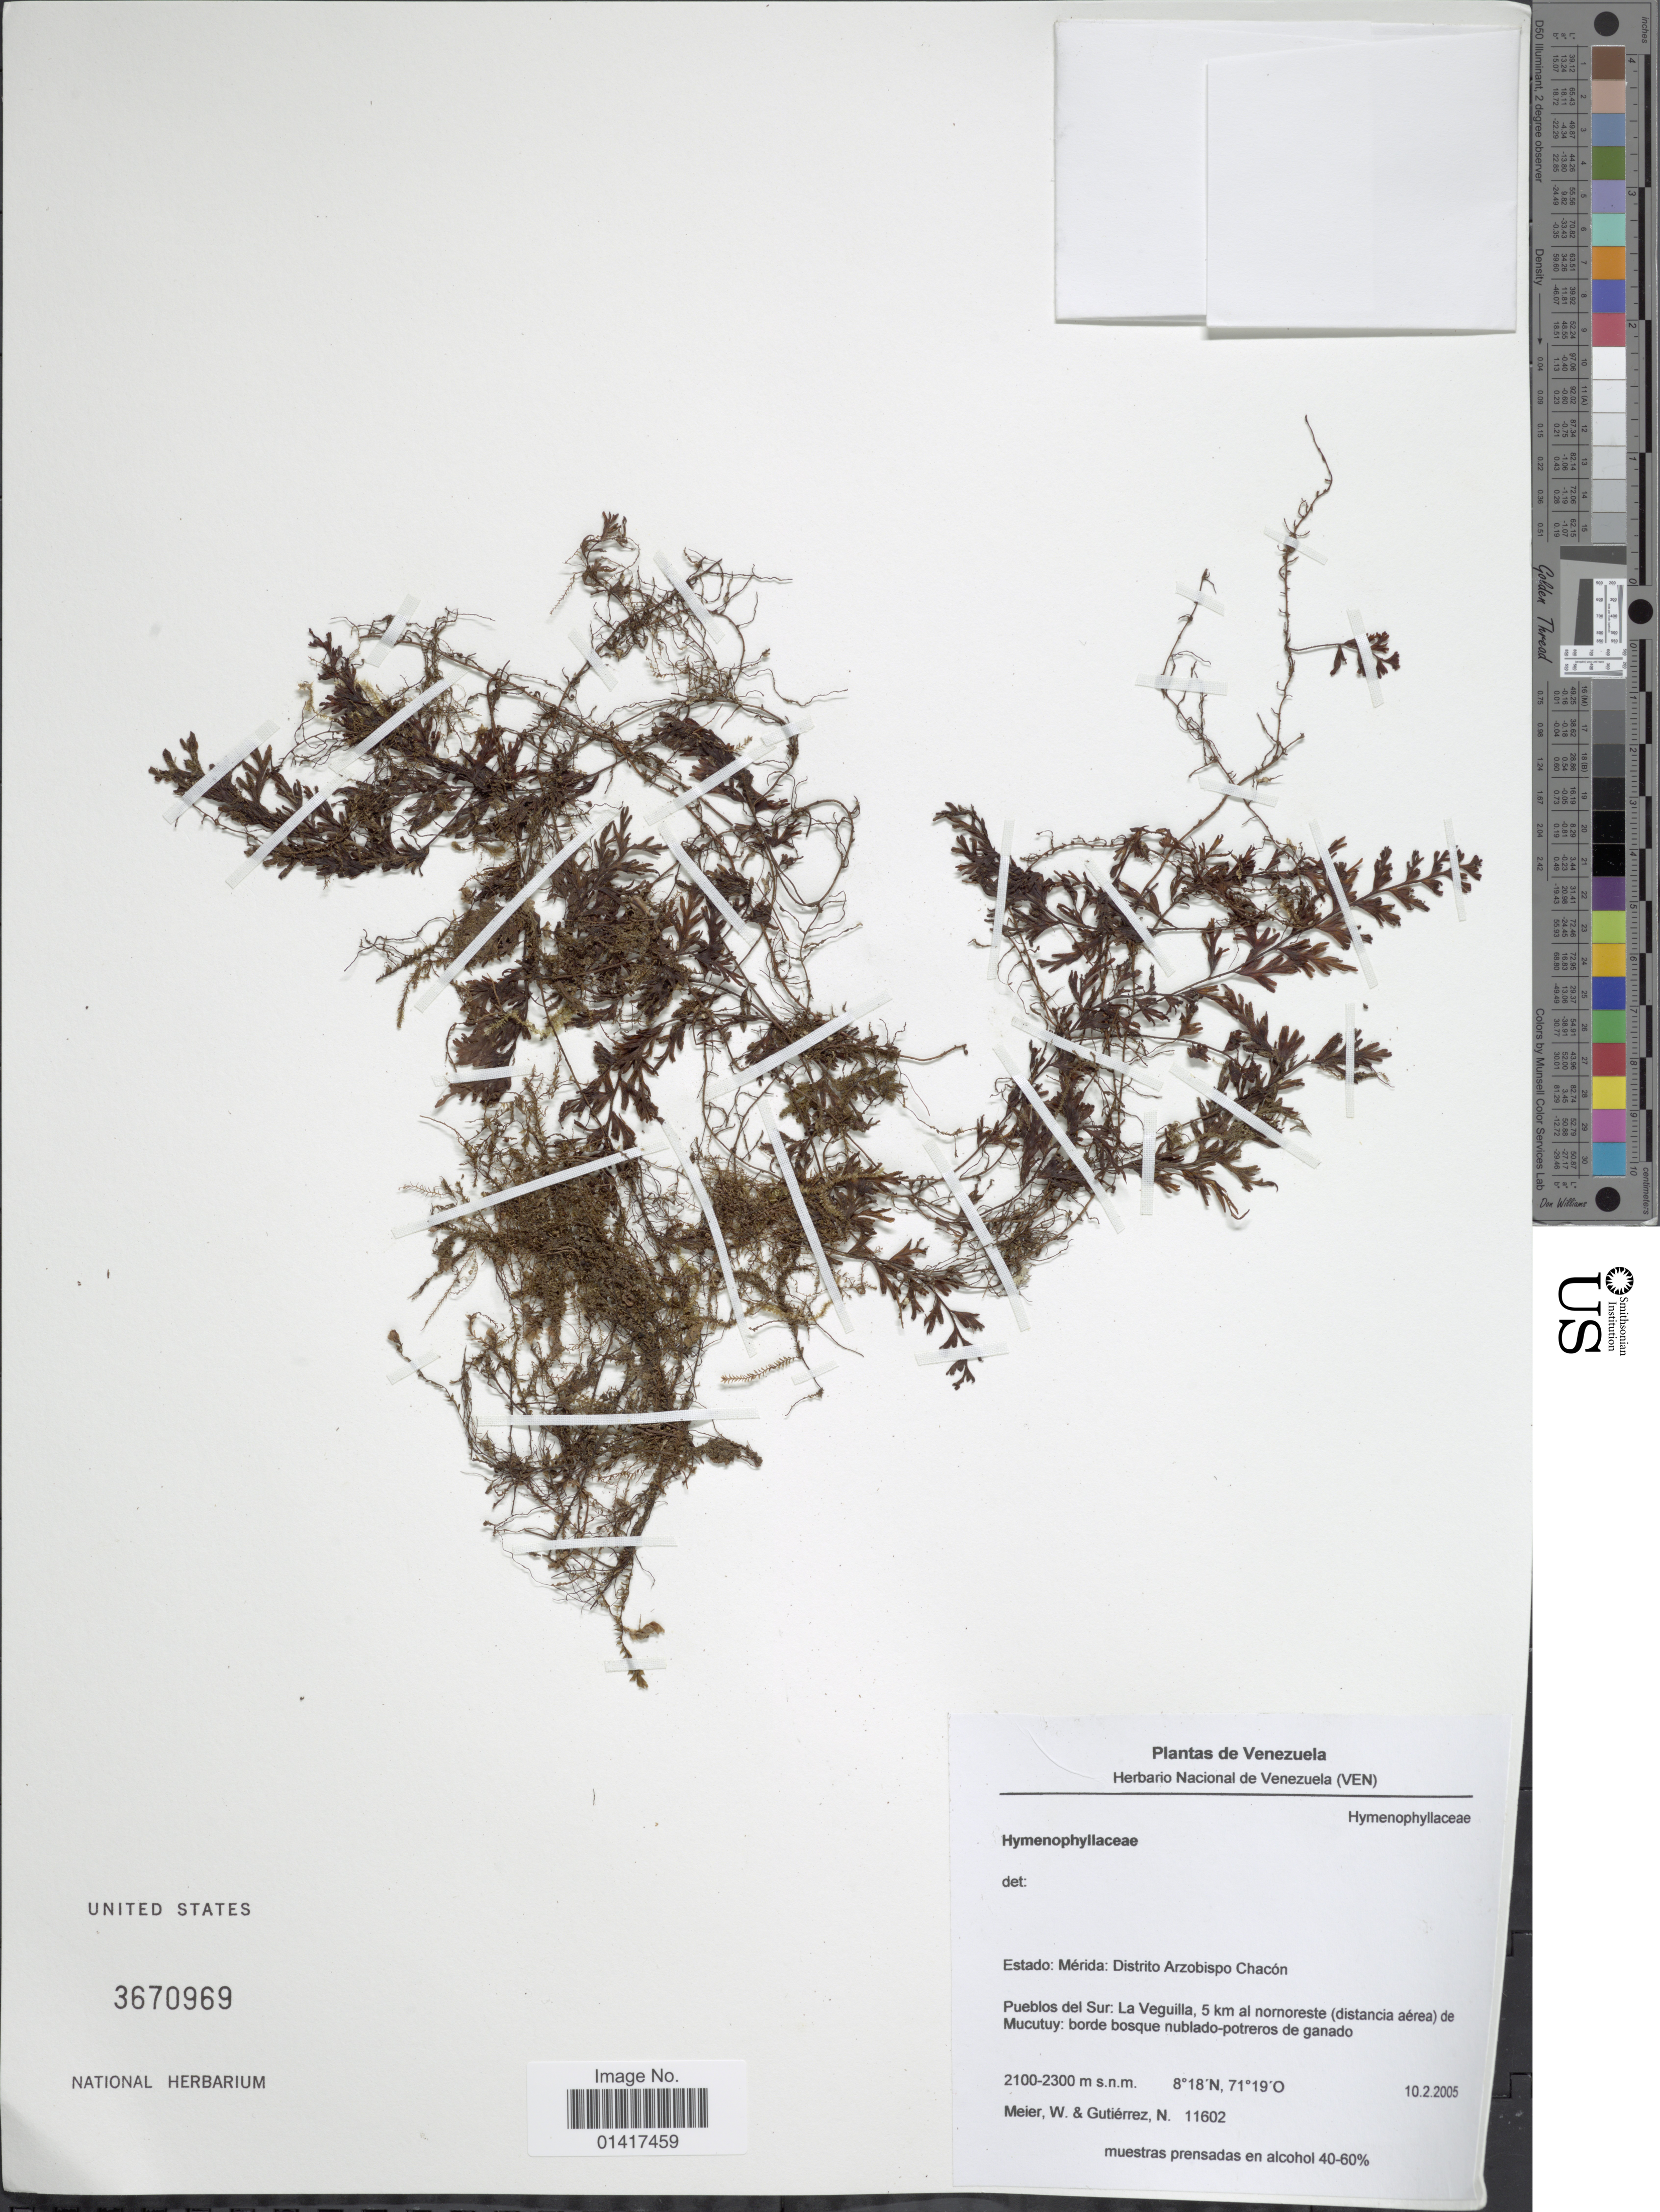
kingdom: Plantae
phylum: Tracheophyta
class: Polypodiopsida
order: Hymenophyllales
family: Hymenophyllaceae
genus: Hymenophyllum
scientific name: Hymenophyllum sp.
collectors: W. Meier & N. Gutierrez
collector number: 11602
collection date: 2005-02-10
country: Venezuela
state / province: Mérida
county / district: Arzobispo Chacón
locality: Pueblos del Sur: La Veguilla, 5 km al nornorete (distancia aerea) de Mucutuy: borde bosque nublado-potreros de ganado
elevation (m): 2100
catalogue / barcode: US 3670969